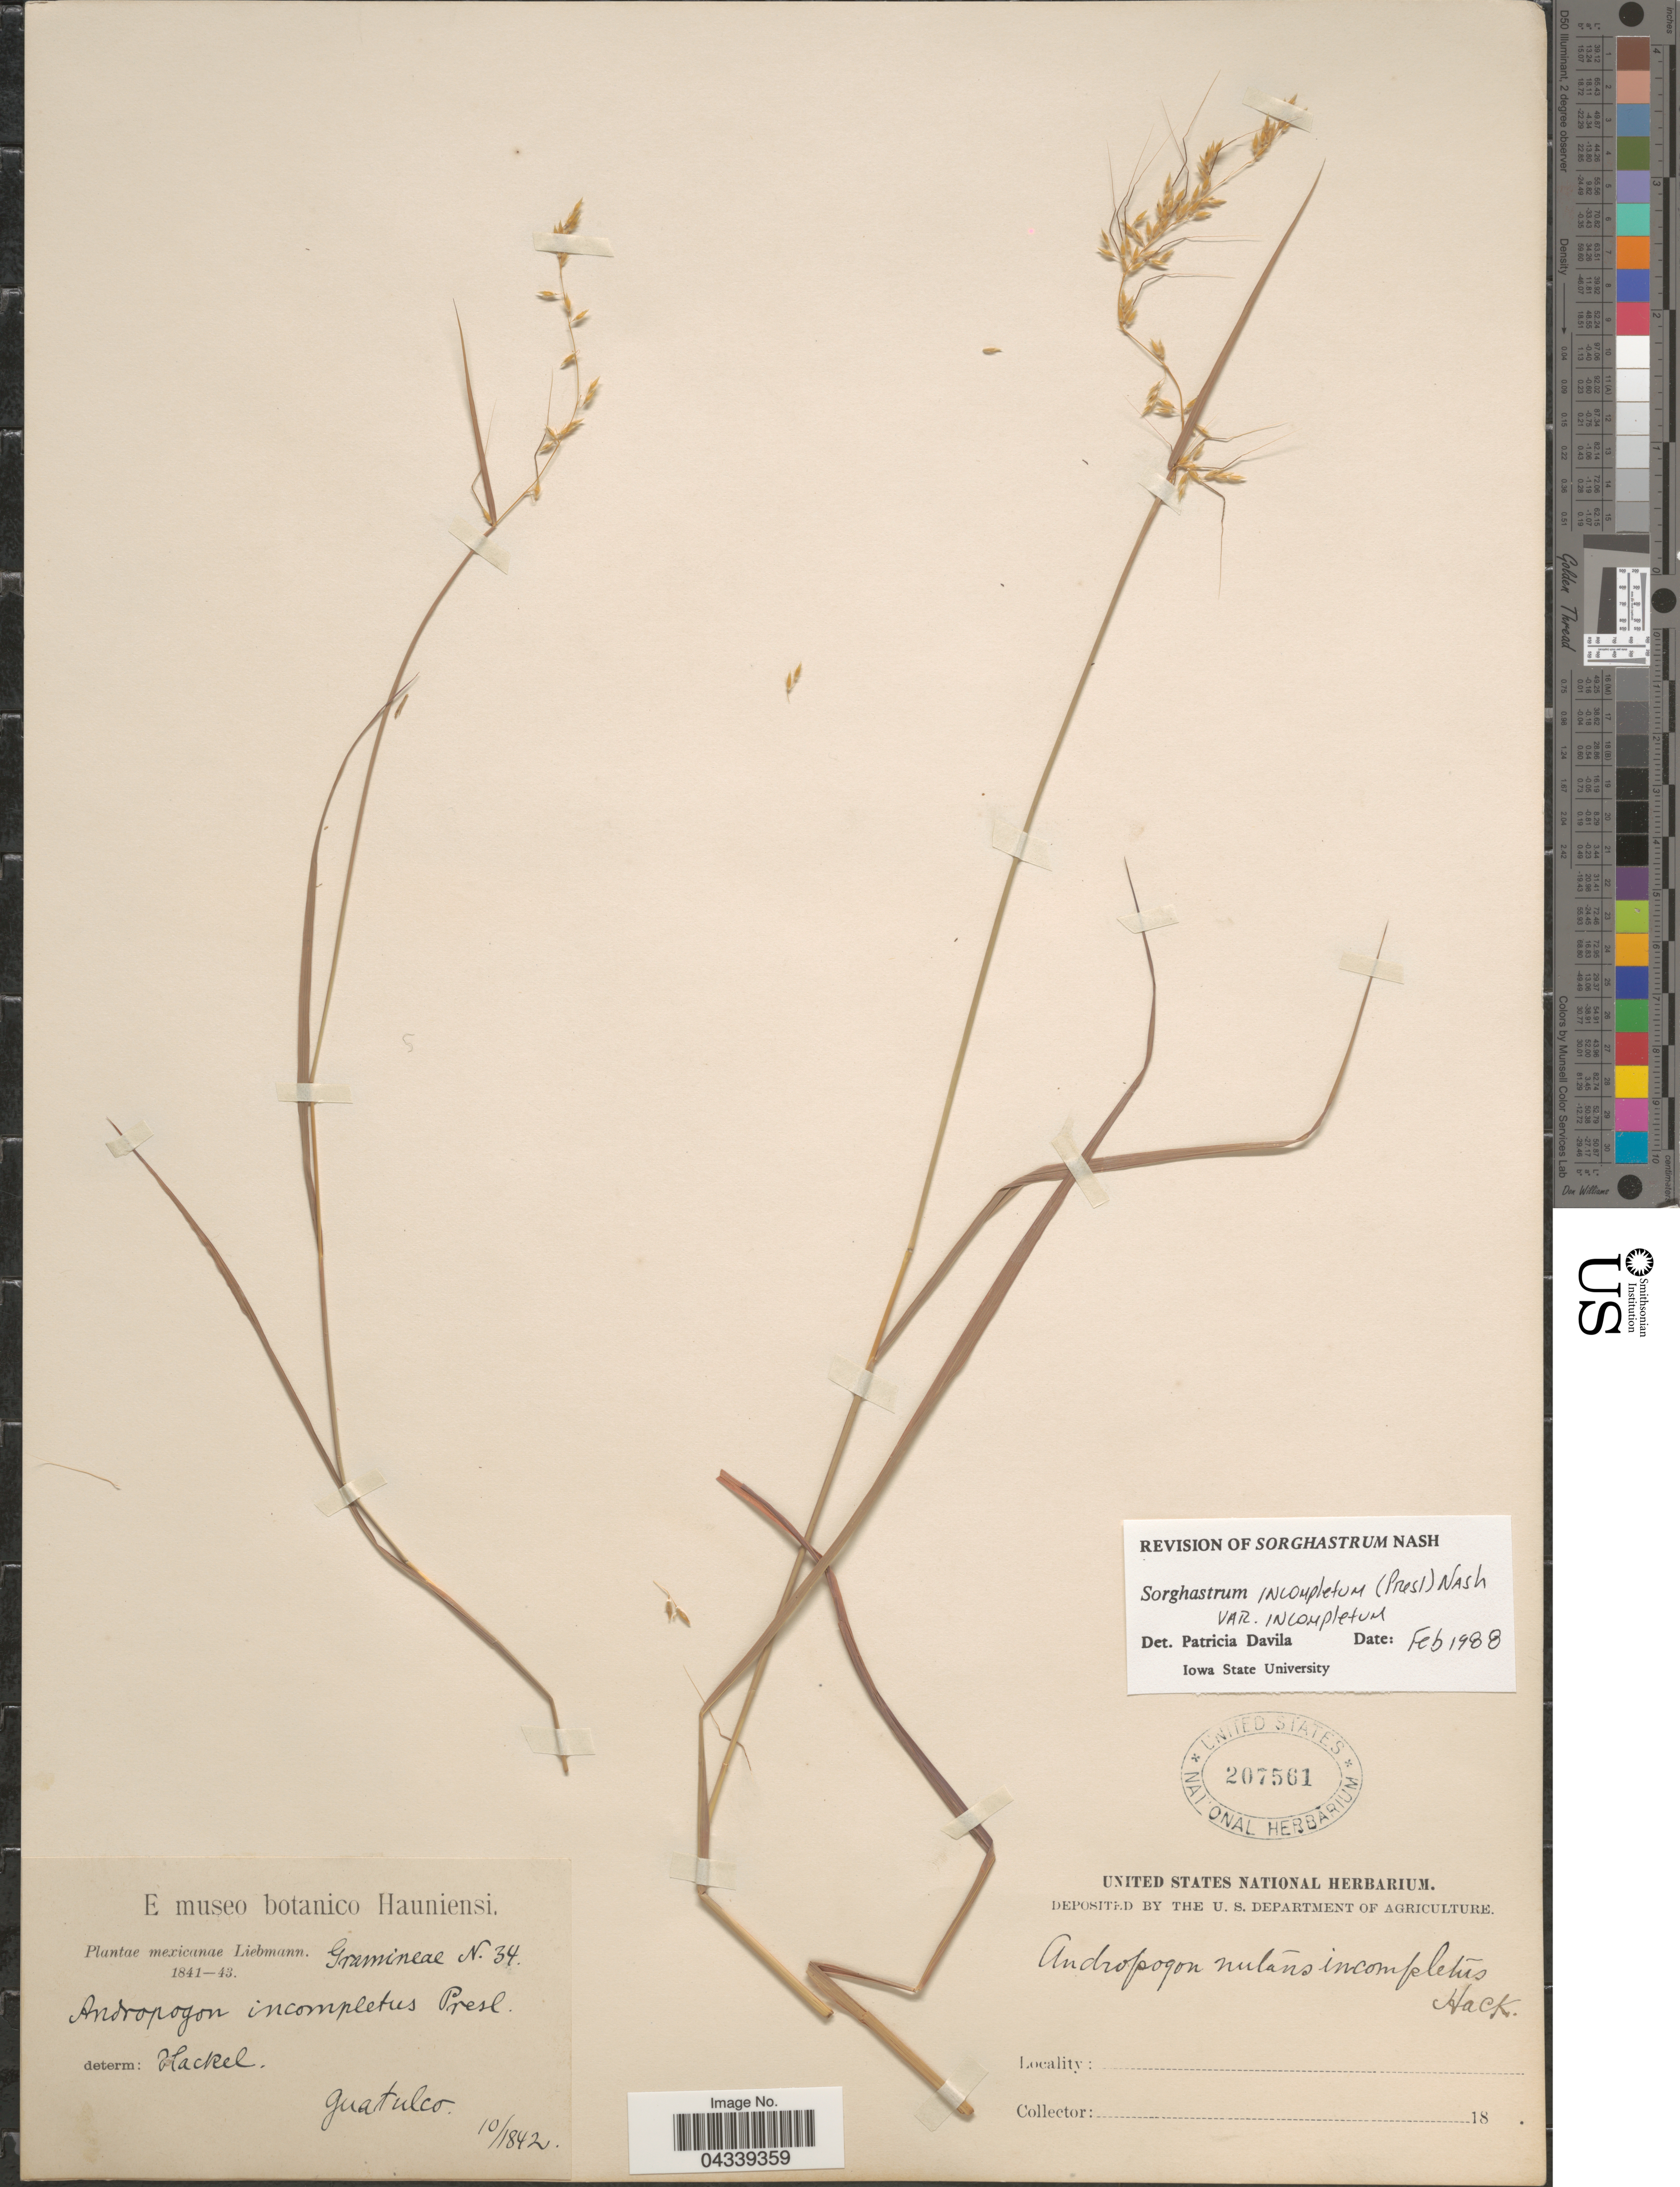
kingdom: Plantae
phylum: Tracheophyta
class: Liliopsida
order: Poales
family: Poaceae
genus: Sorghastrum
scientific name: Sorghastrum incompletum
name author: (J. Presl) Nash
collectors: Liebmann, --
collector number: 34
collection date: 1842-10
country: Mexico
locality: Mexicanae. Guatulco.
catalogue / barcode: US 207561